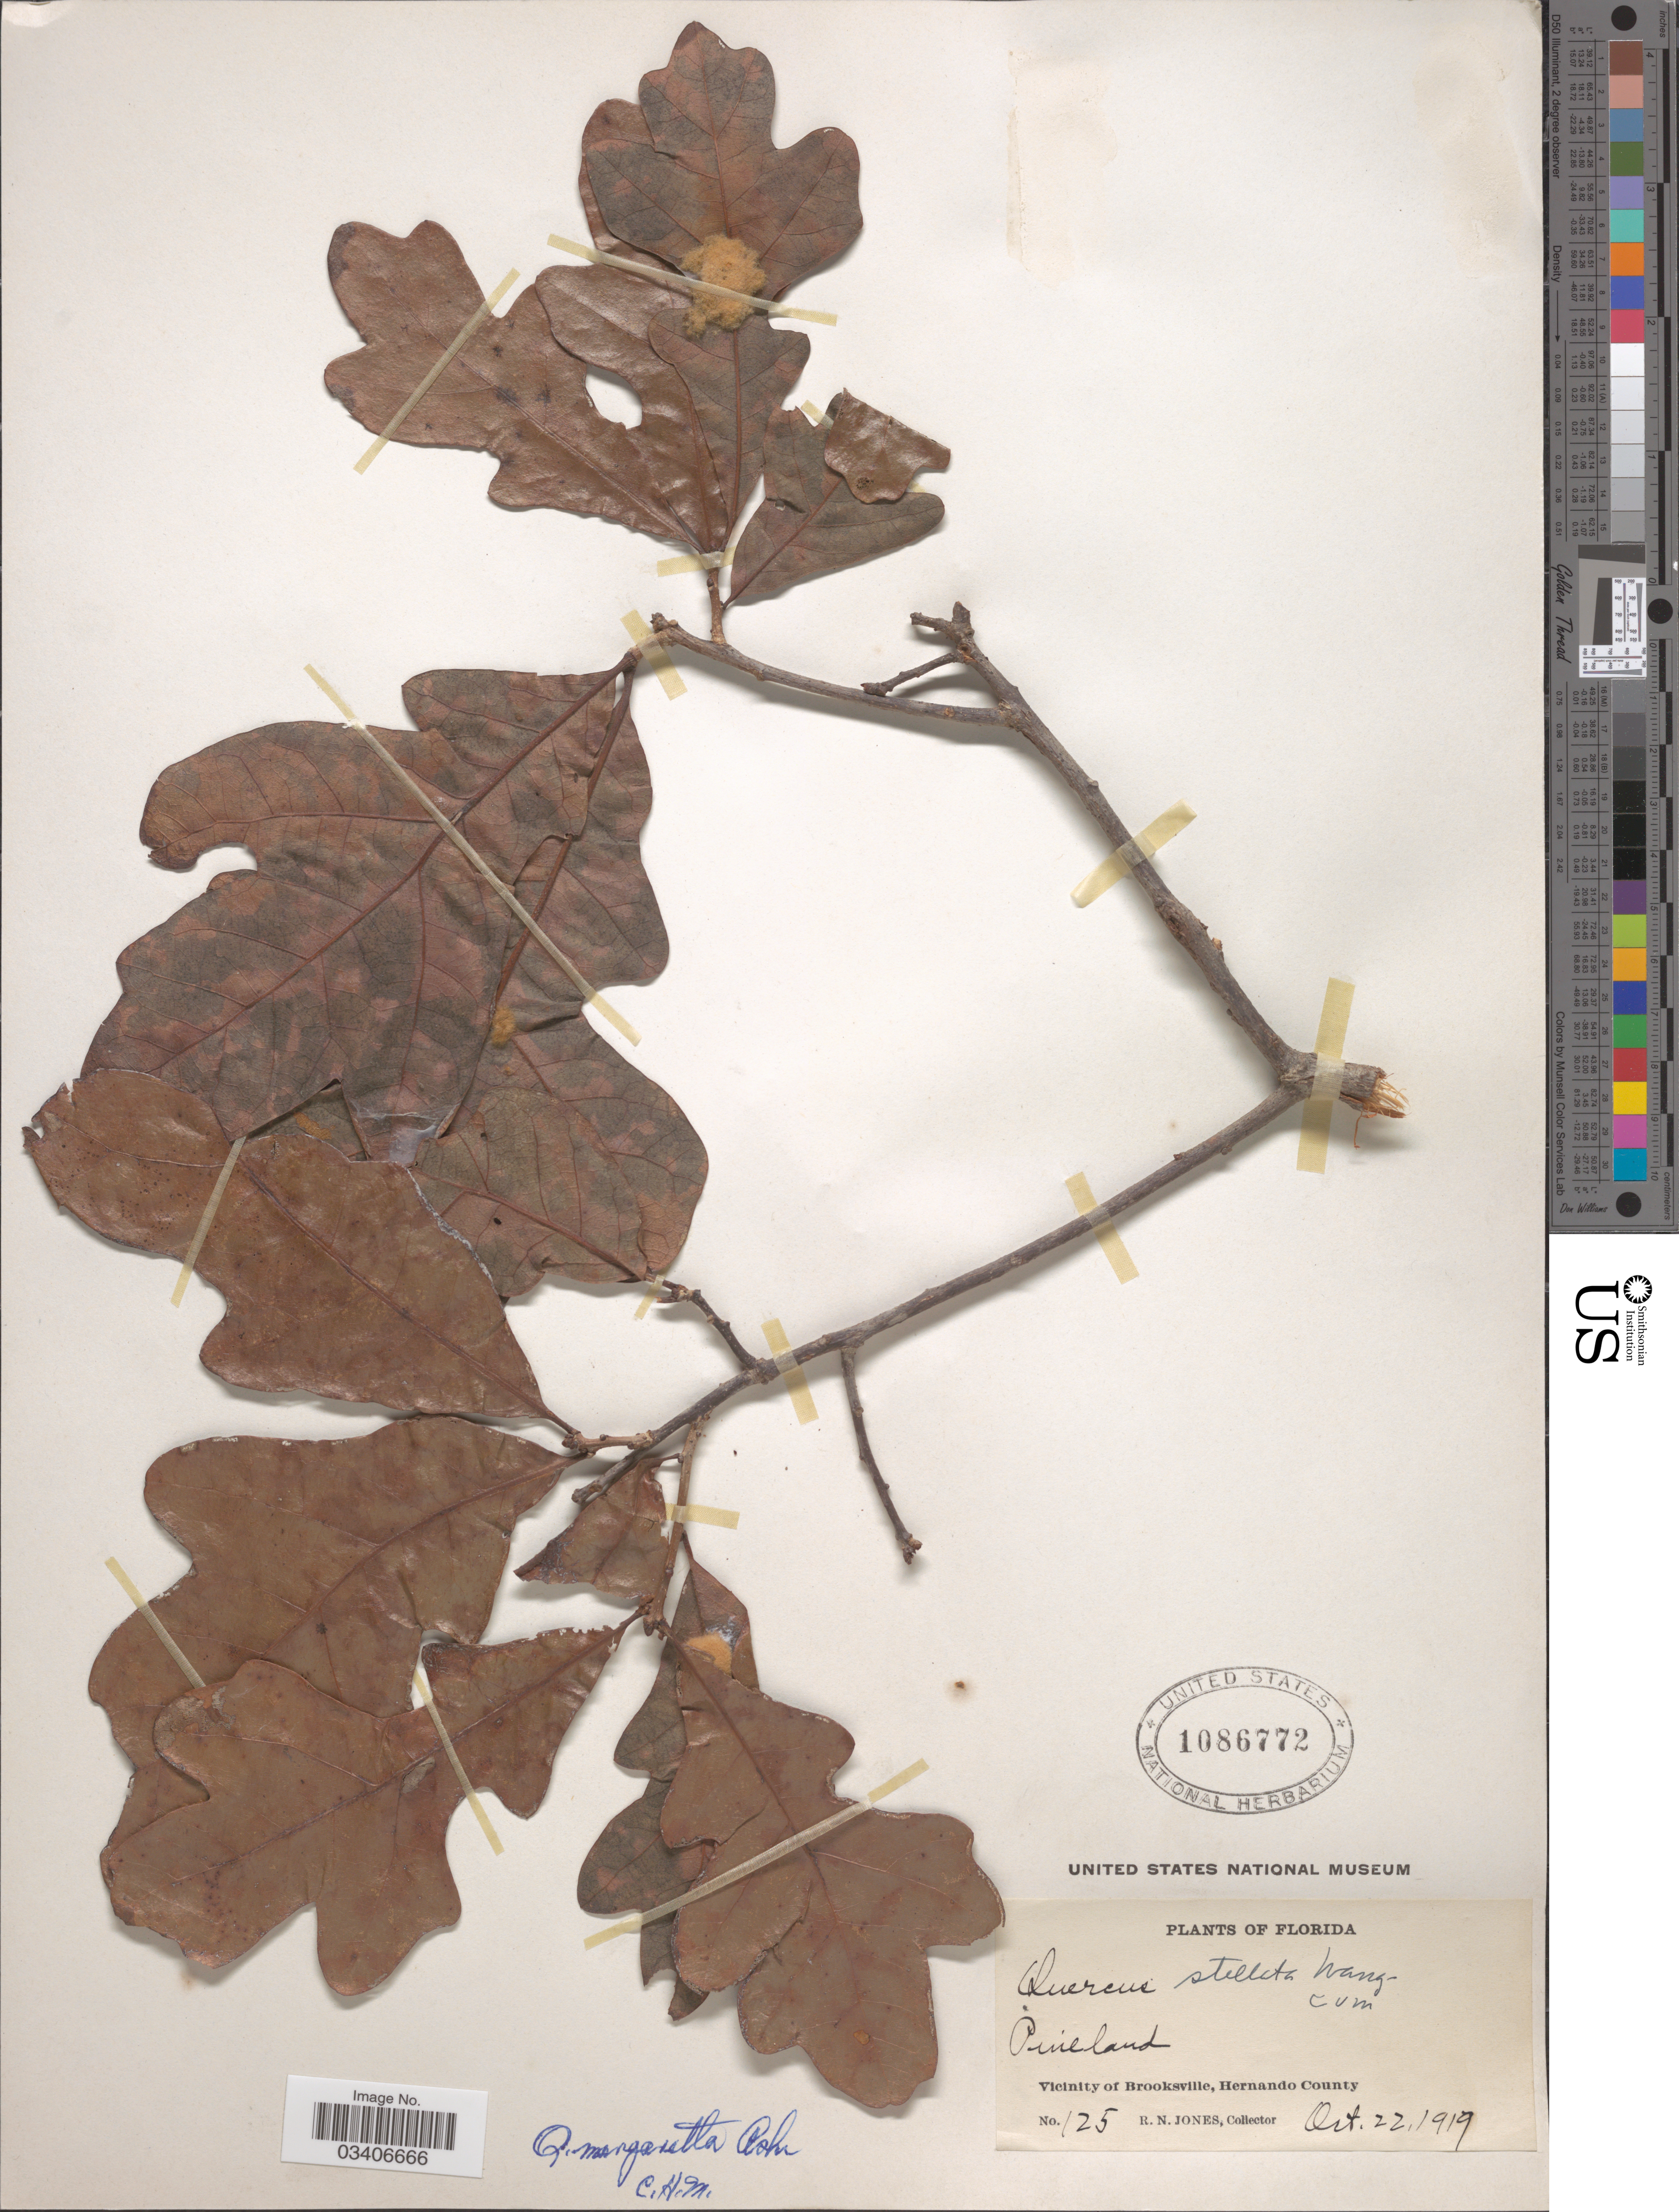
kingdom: Plantae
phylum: Tracheophyta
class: Magnoliopsida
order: Fagales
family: Fagaceae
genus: Quercus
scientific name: Quercus margarettae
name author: Ashe ex Small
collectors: R. N. Jones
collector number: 125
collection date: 1919-10-22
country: United States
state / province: Florida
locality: Pineland, Vicinity of Brooksville, Hernando County.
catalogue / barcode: US 1086772